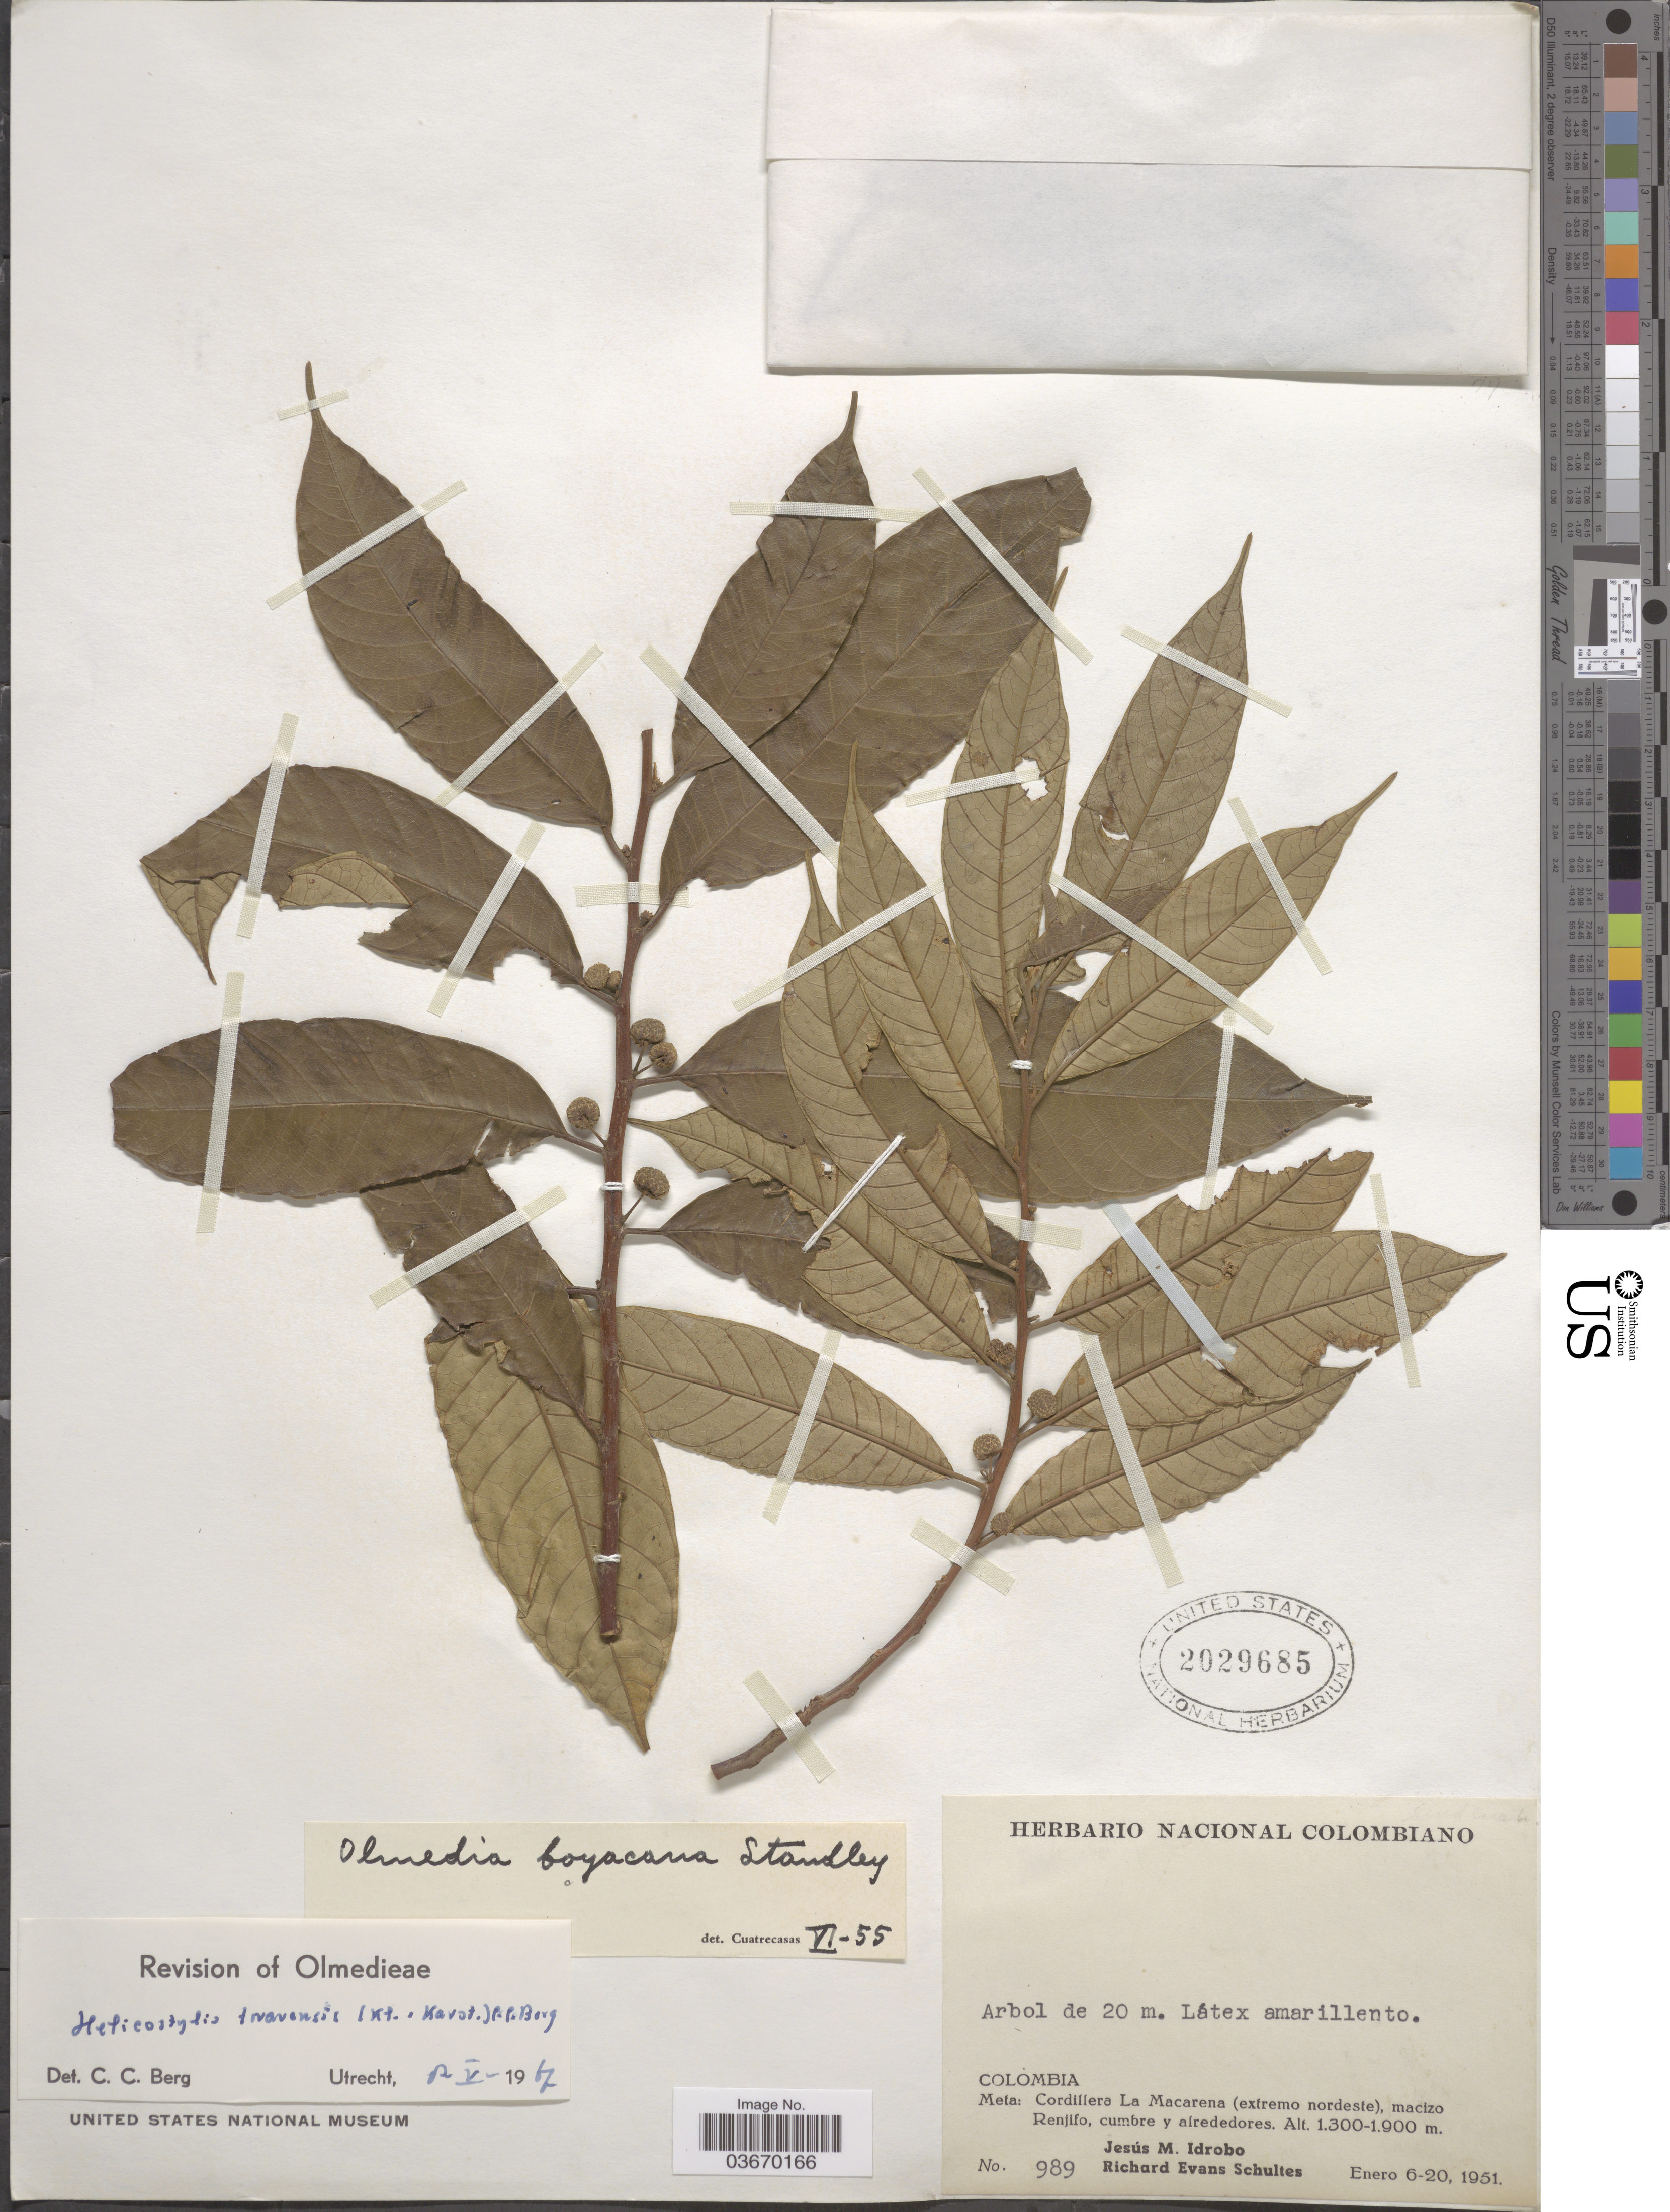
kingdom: Plantae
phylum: Tracheophyta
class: Magnoliopsida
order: Rosales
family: Moraceae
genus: Helicostylis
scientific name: Helicostylis tovarensis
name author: (Klotzsch & H. Karst.) C.C. Berg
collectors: J. M. Idrobo & R. E. Schultes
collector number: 989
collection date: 1951-01-06/1951-01-20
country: Colombia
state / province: Meta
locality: Cordillera La Macarena (extremo nordeste), macizo Renjifo, cumbre y alrededores.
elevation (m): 1300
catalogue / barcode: US 2029685